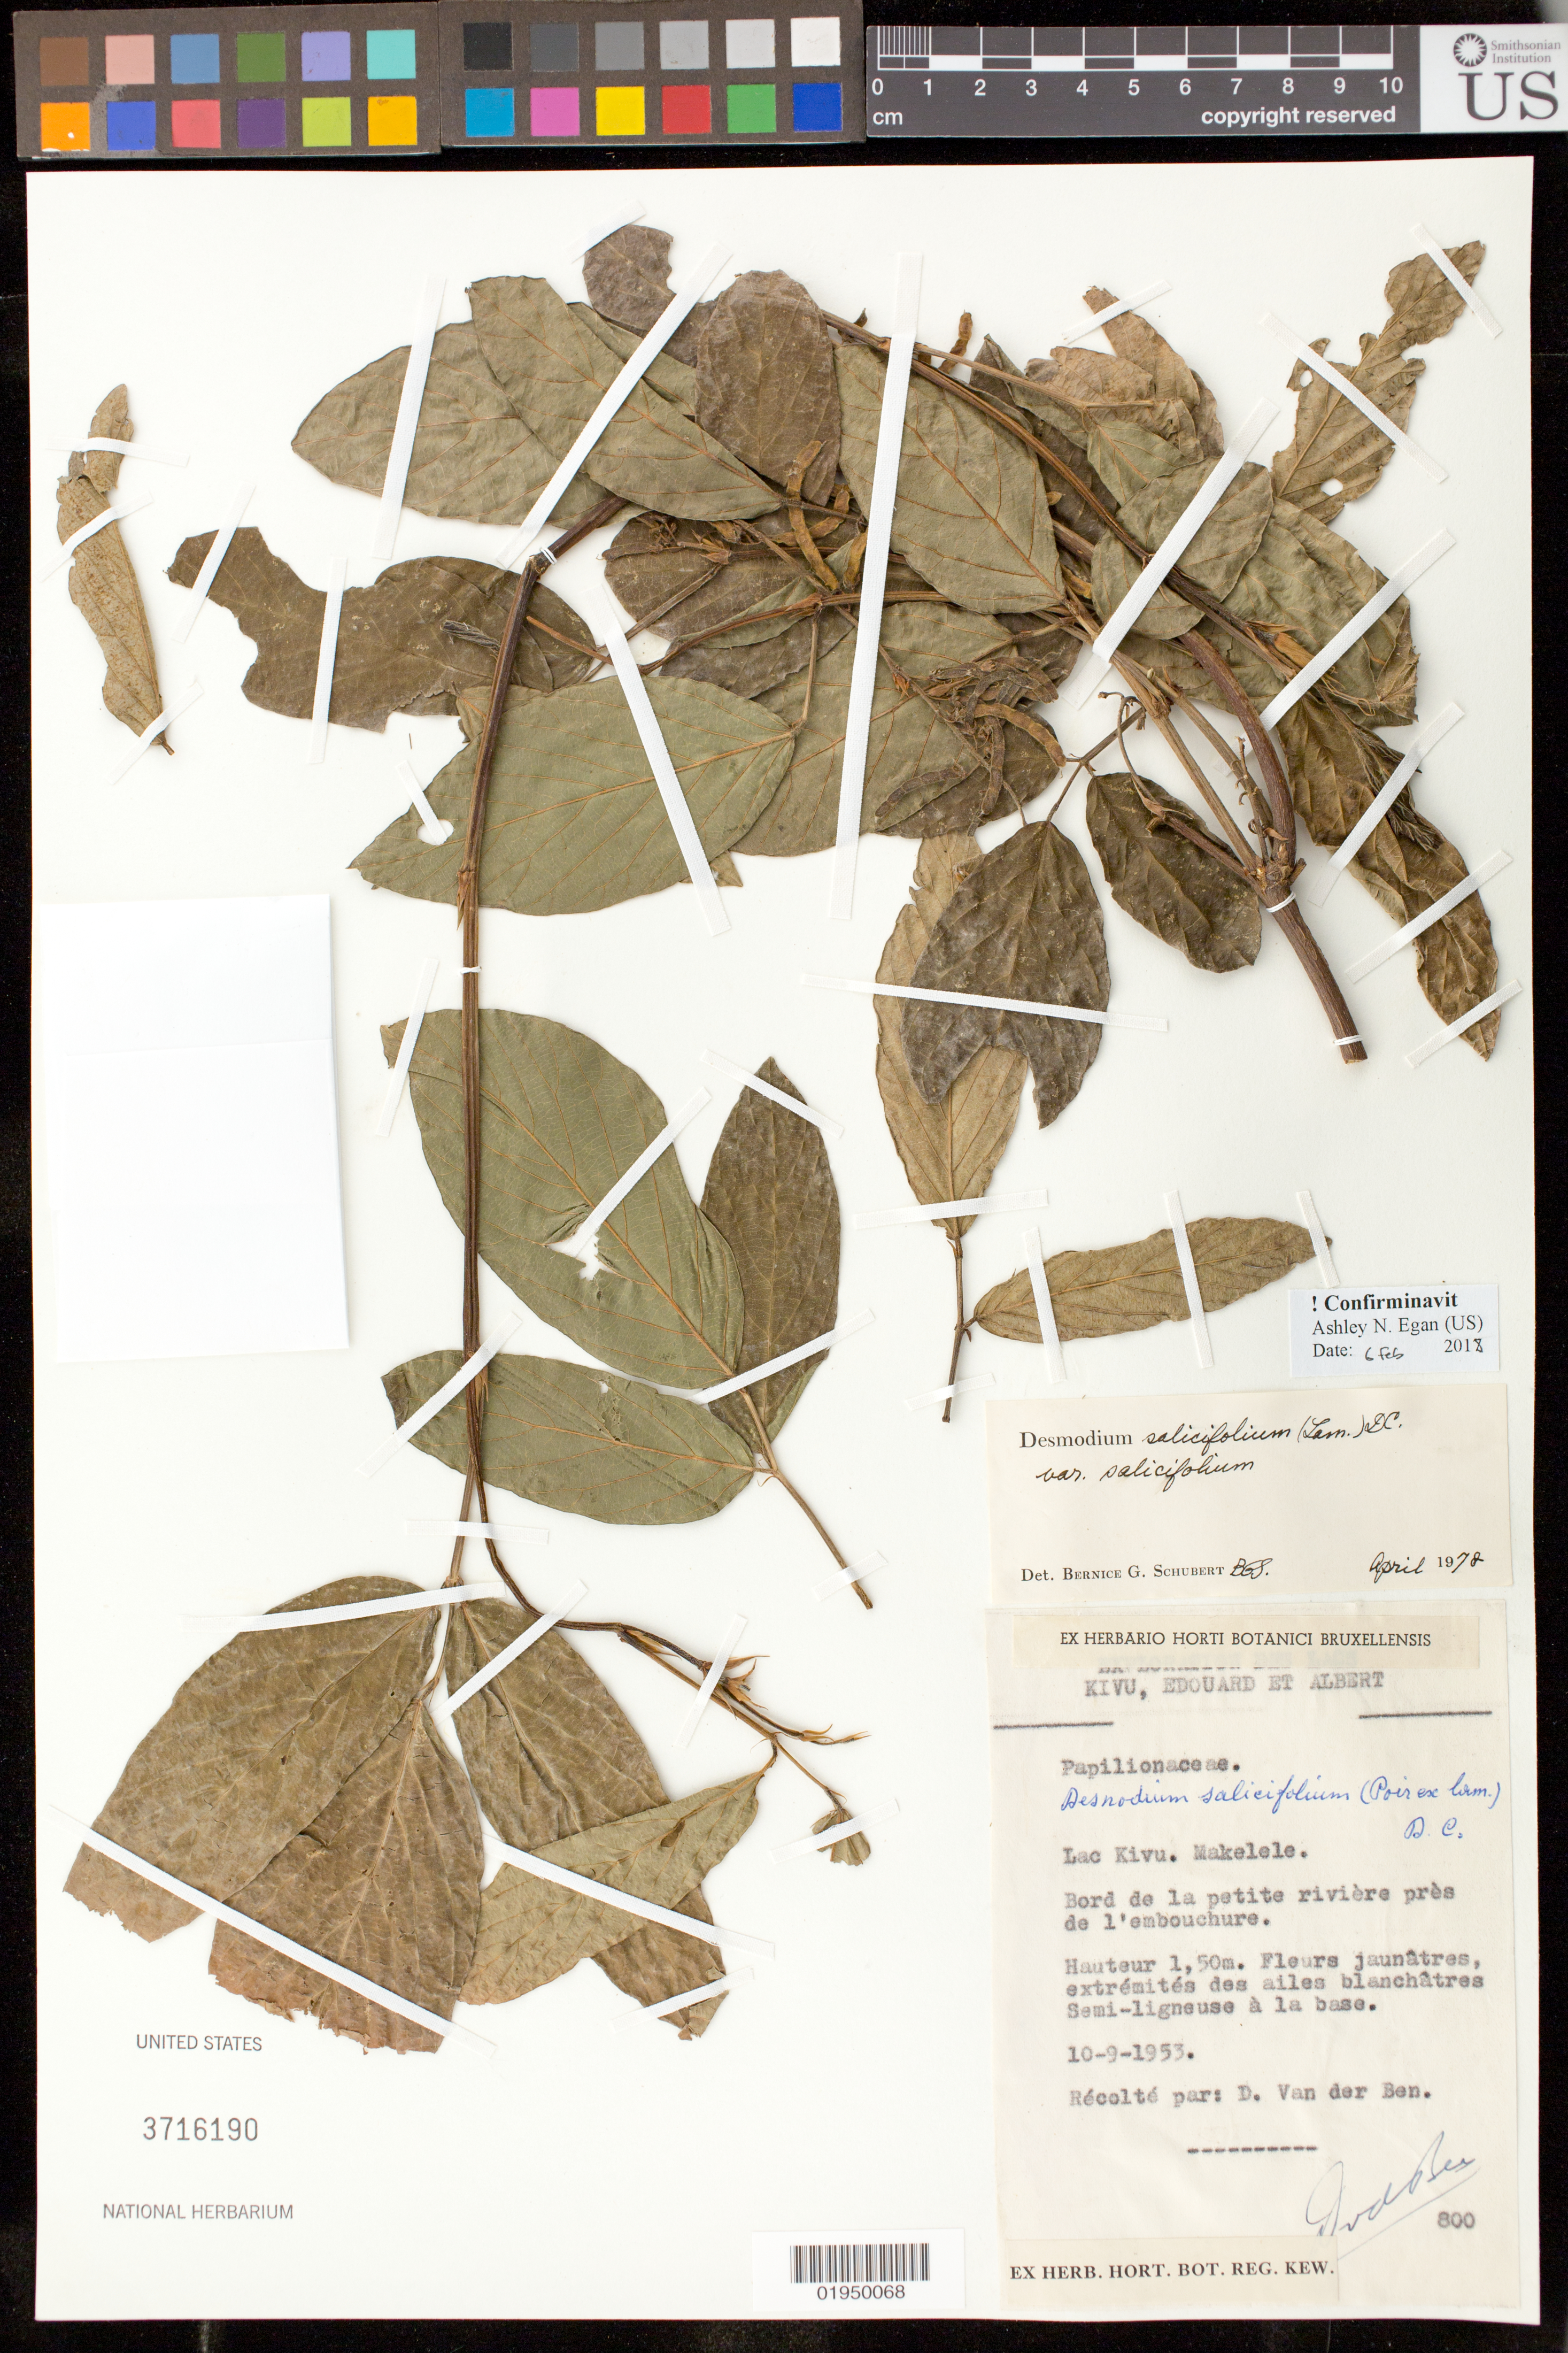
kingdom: Plantae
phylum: Tracheophyta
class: Magnoliopsida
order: Fabales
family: Fabaceae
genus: Pleurolobus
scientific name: Pleurolobus salicifolius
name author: (Poir.) H. Ohashi & K. Ohashi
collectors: D. Van Der Ben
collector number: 800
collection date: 1953-09-10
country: Congo, Democratic Republic of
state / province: Sud-Kivu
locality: Makelele.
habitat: Bord de la petite riviere pres de l'embouchure.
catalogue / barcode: US 3716190